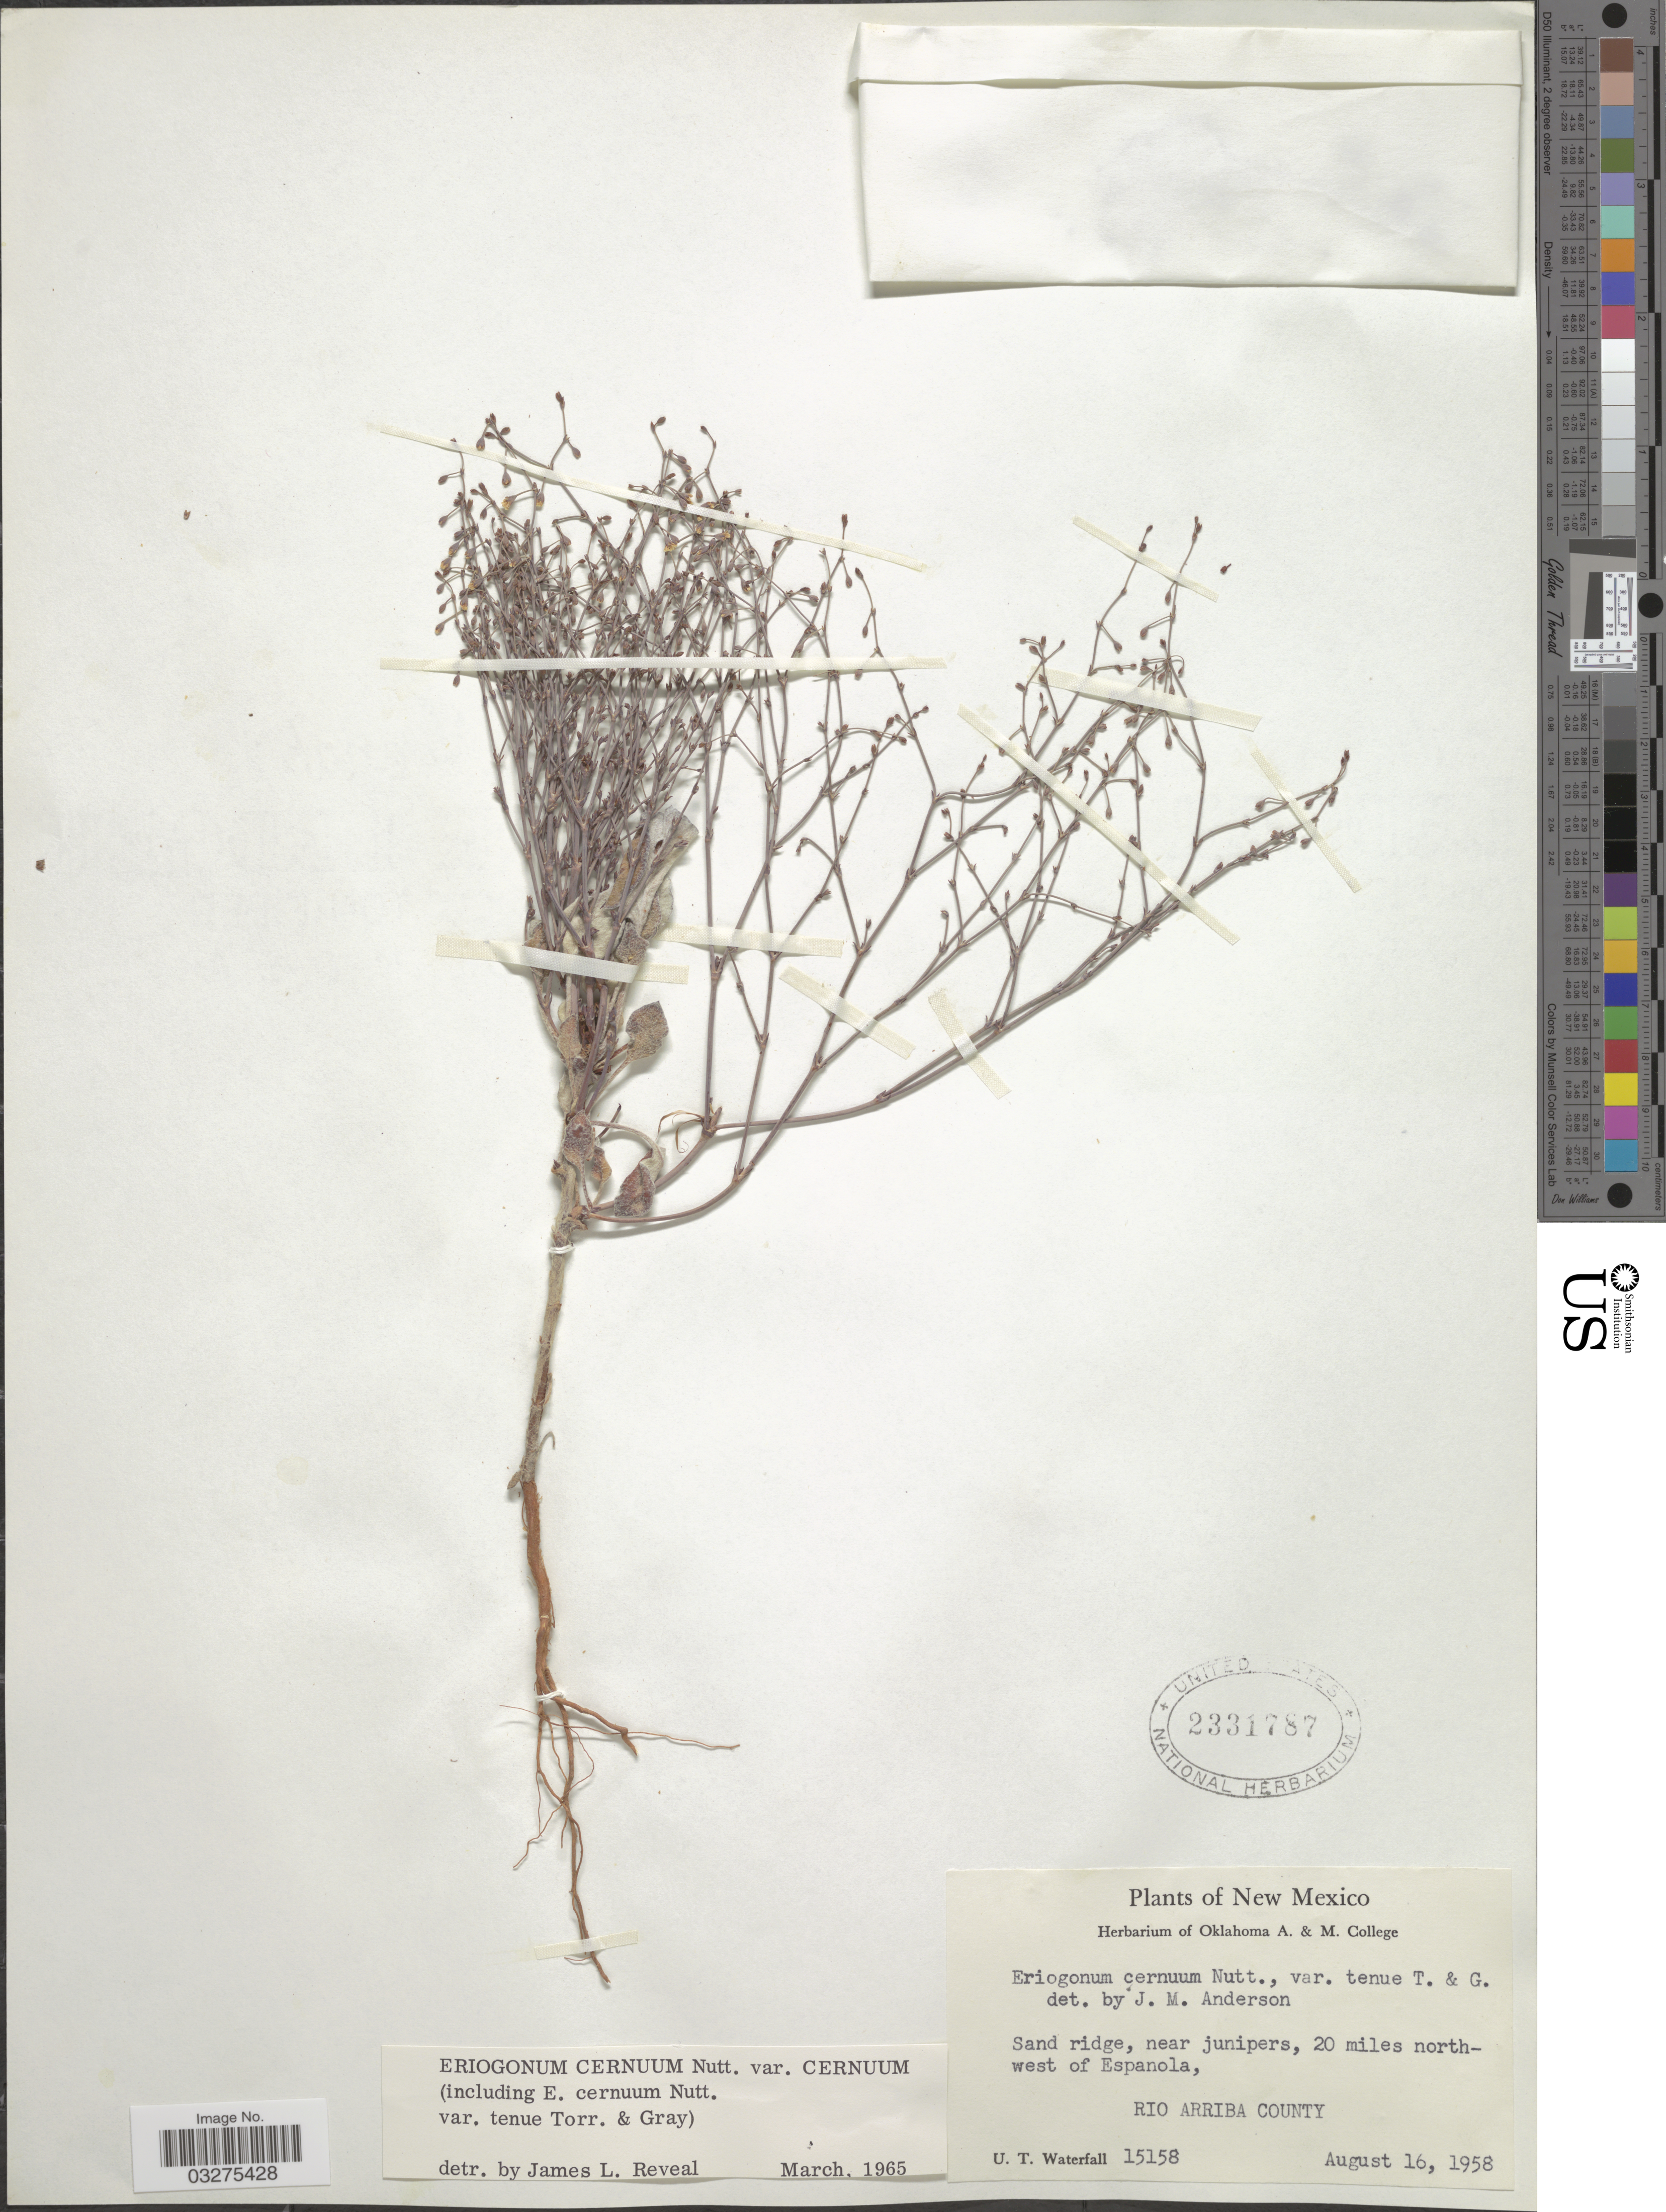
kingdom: Plantae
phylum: Tracheophyta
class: Magnoliopsida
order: Caryophyllales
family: Polygonaceae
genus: Eriogonum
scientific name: Eriogonum cernuum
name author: Nutt.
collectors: U. T. Waterfall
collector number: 15158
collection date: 1958-08-16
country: United States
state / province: New Mexico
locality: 20 miles north-west of Espanola, Rio Arriba County.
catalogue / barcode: US 2331787